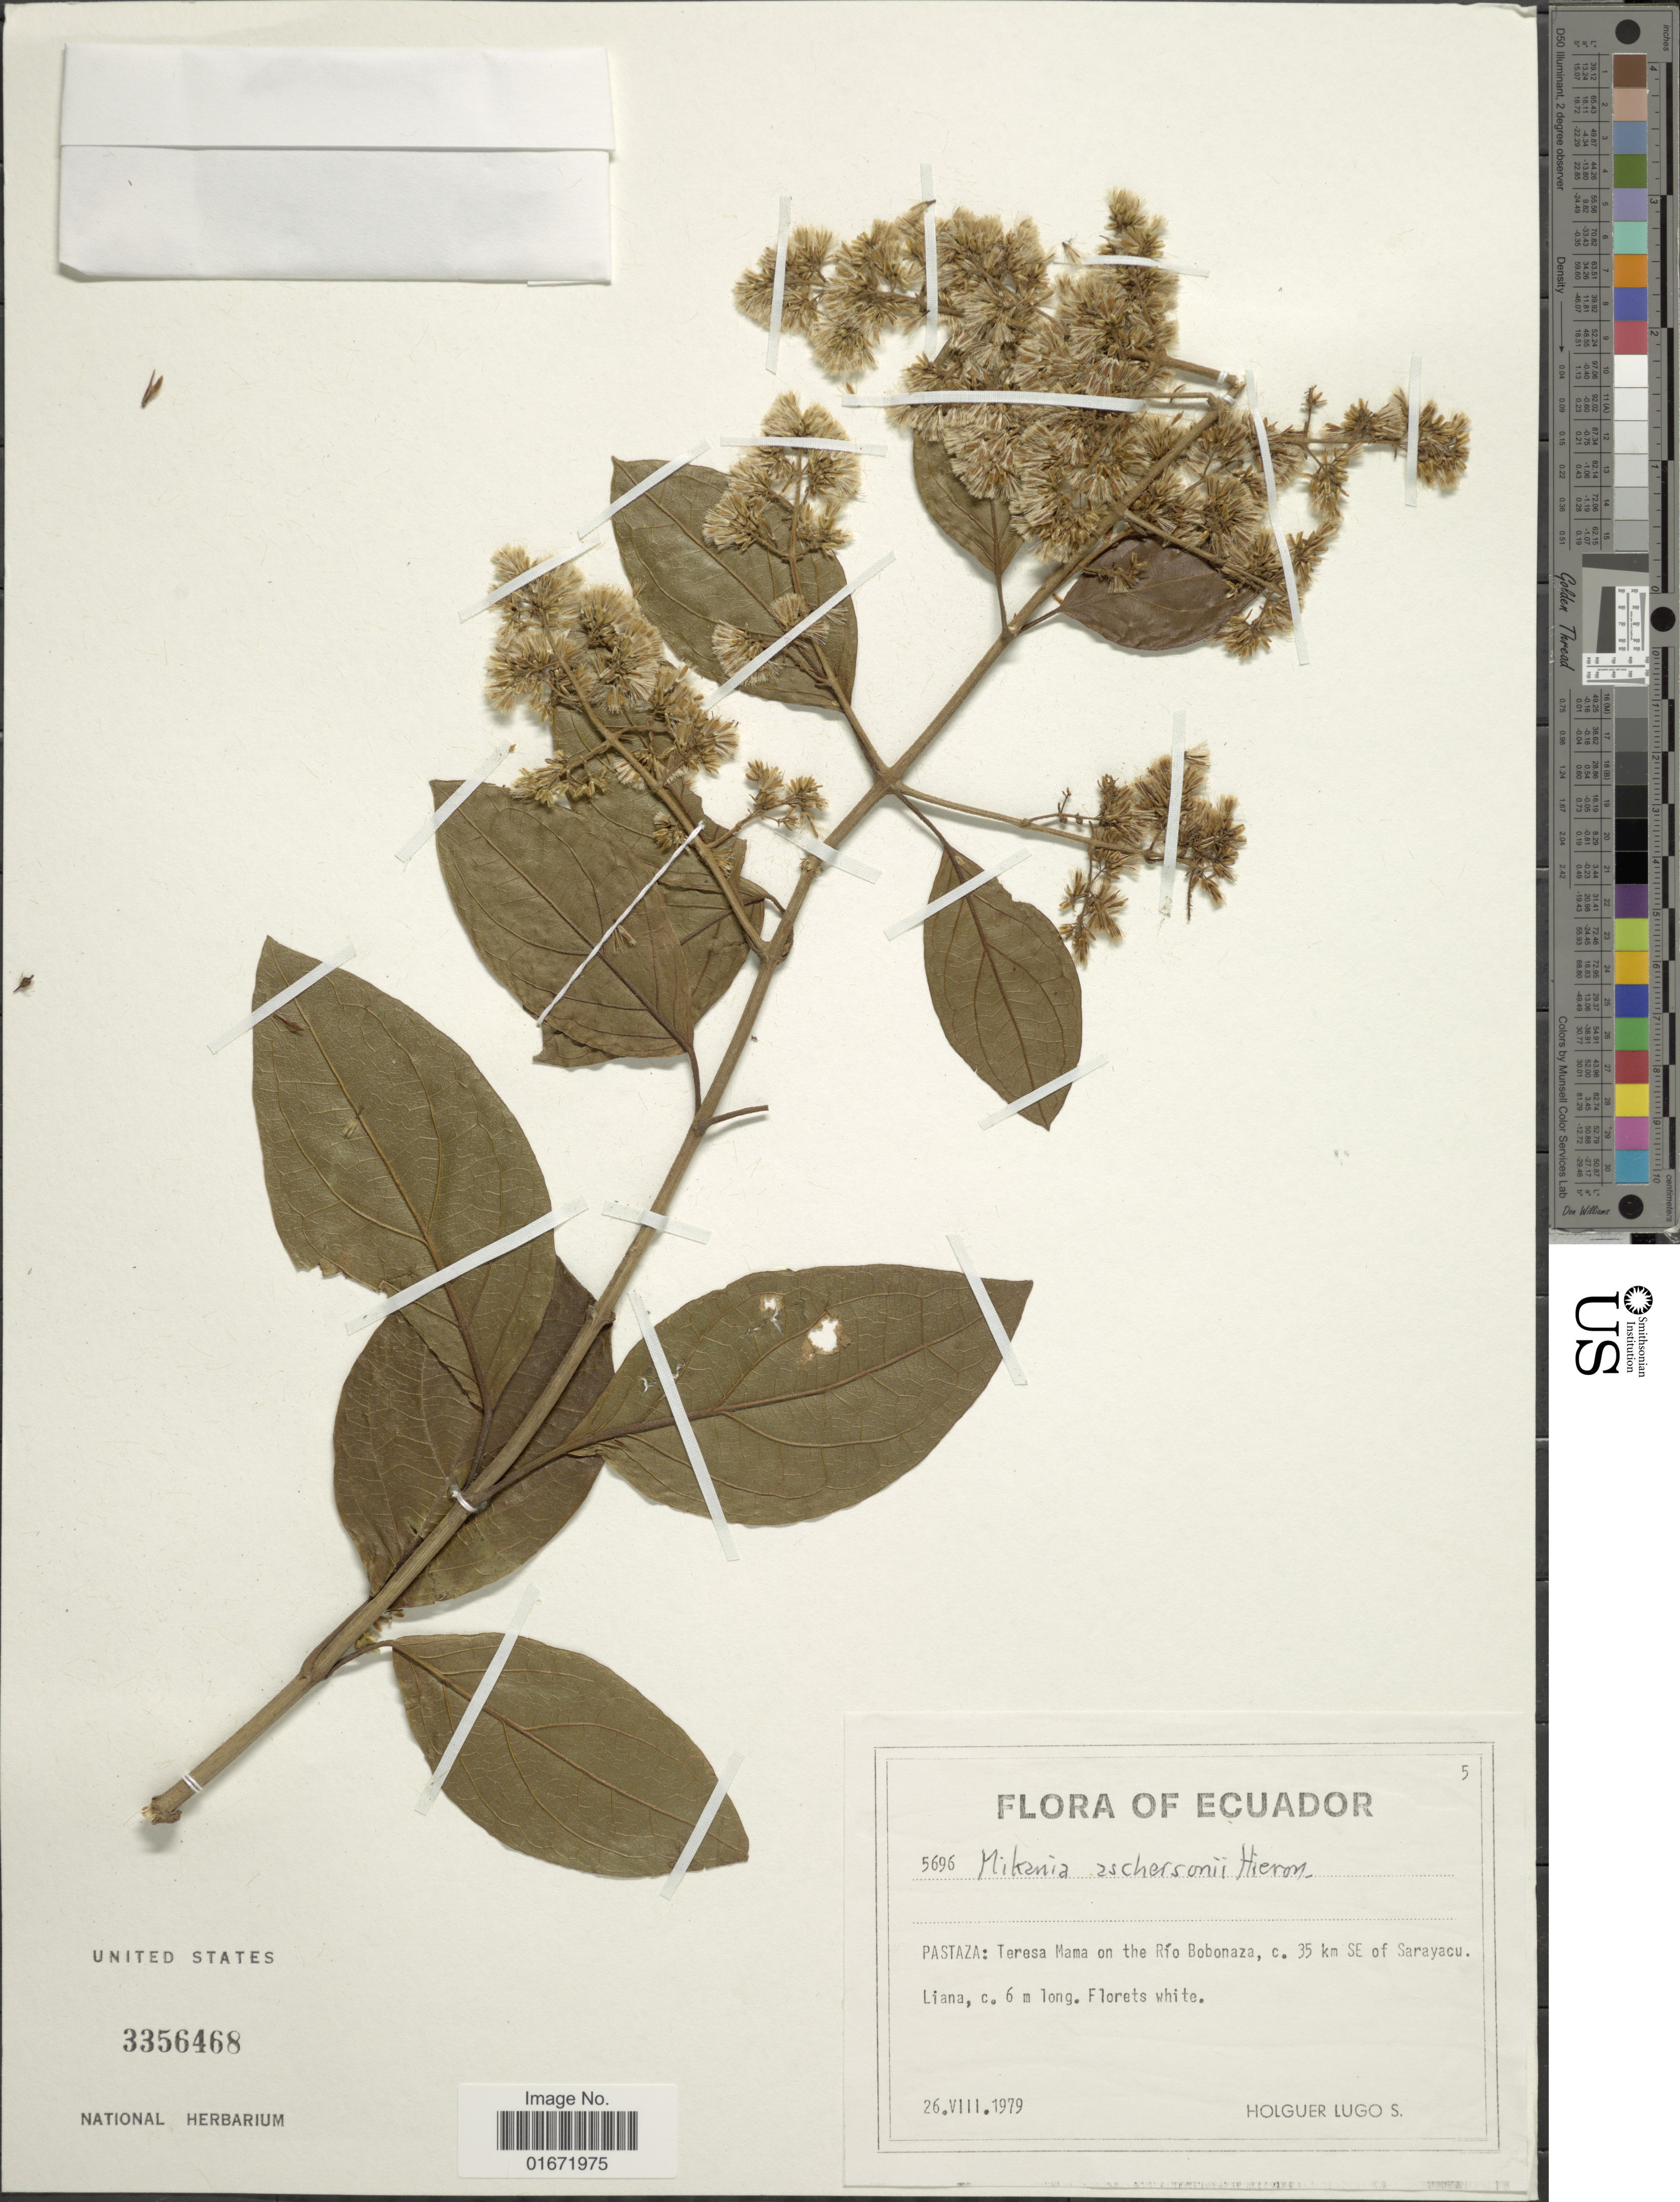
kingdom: Plantae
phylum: Tracheophyta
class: Magnoliopsida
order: Asterales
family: Asteraceae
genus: Mikania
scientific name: Mikania nigropunctulata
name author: Hieron.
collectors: H. Lugo S.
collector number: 5696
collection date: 1979-08-26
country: Ecuador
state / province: Pastaza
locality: Pastaza: Teresa Mama on the Río Bobonaza, c. 35 km SE of Sarayacu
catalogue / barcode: US 3356468